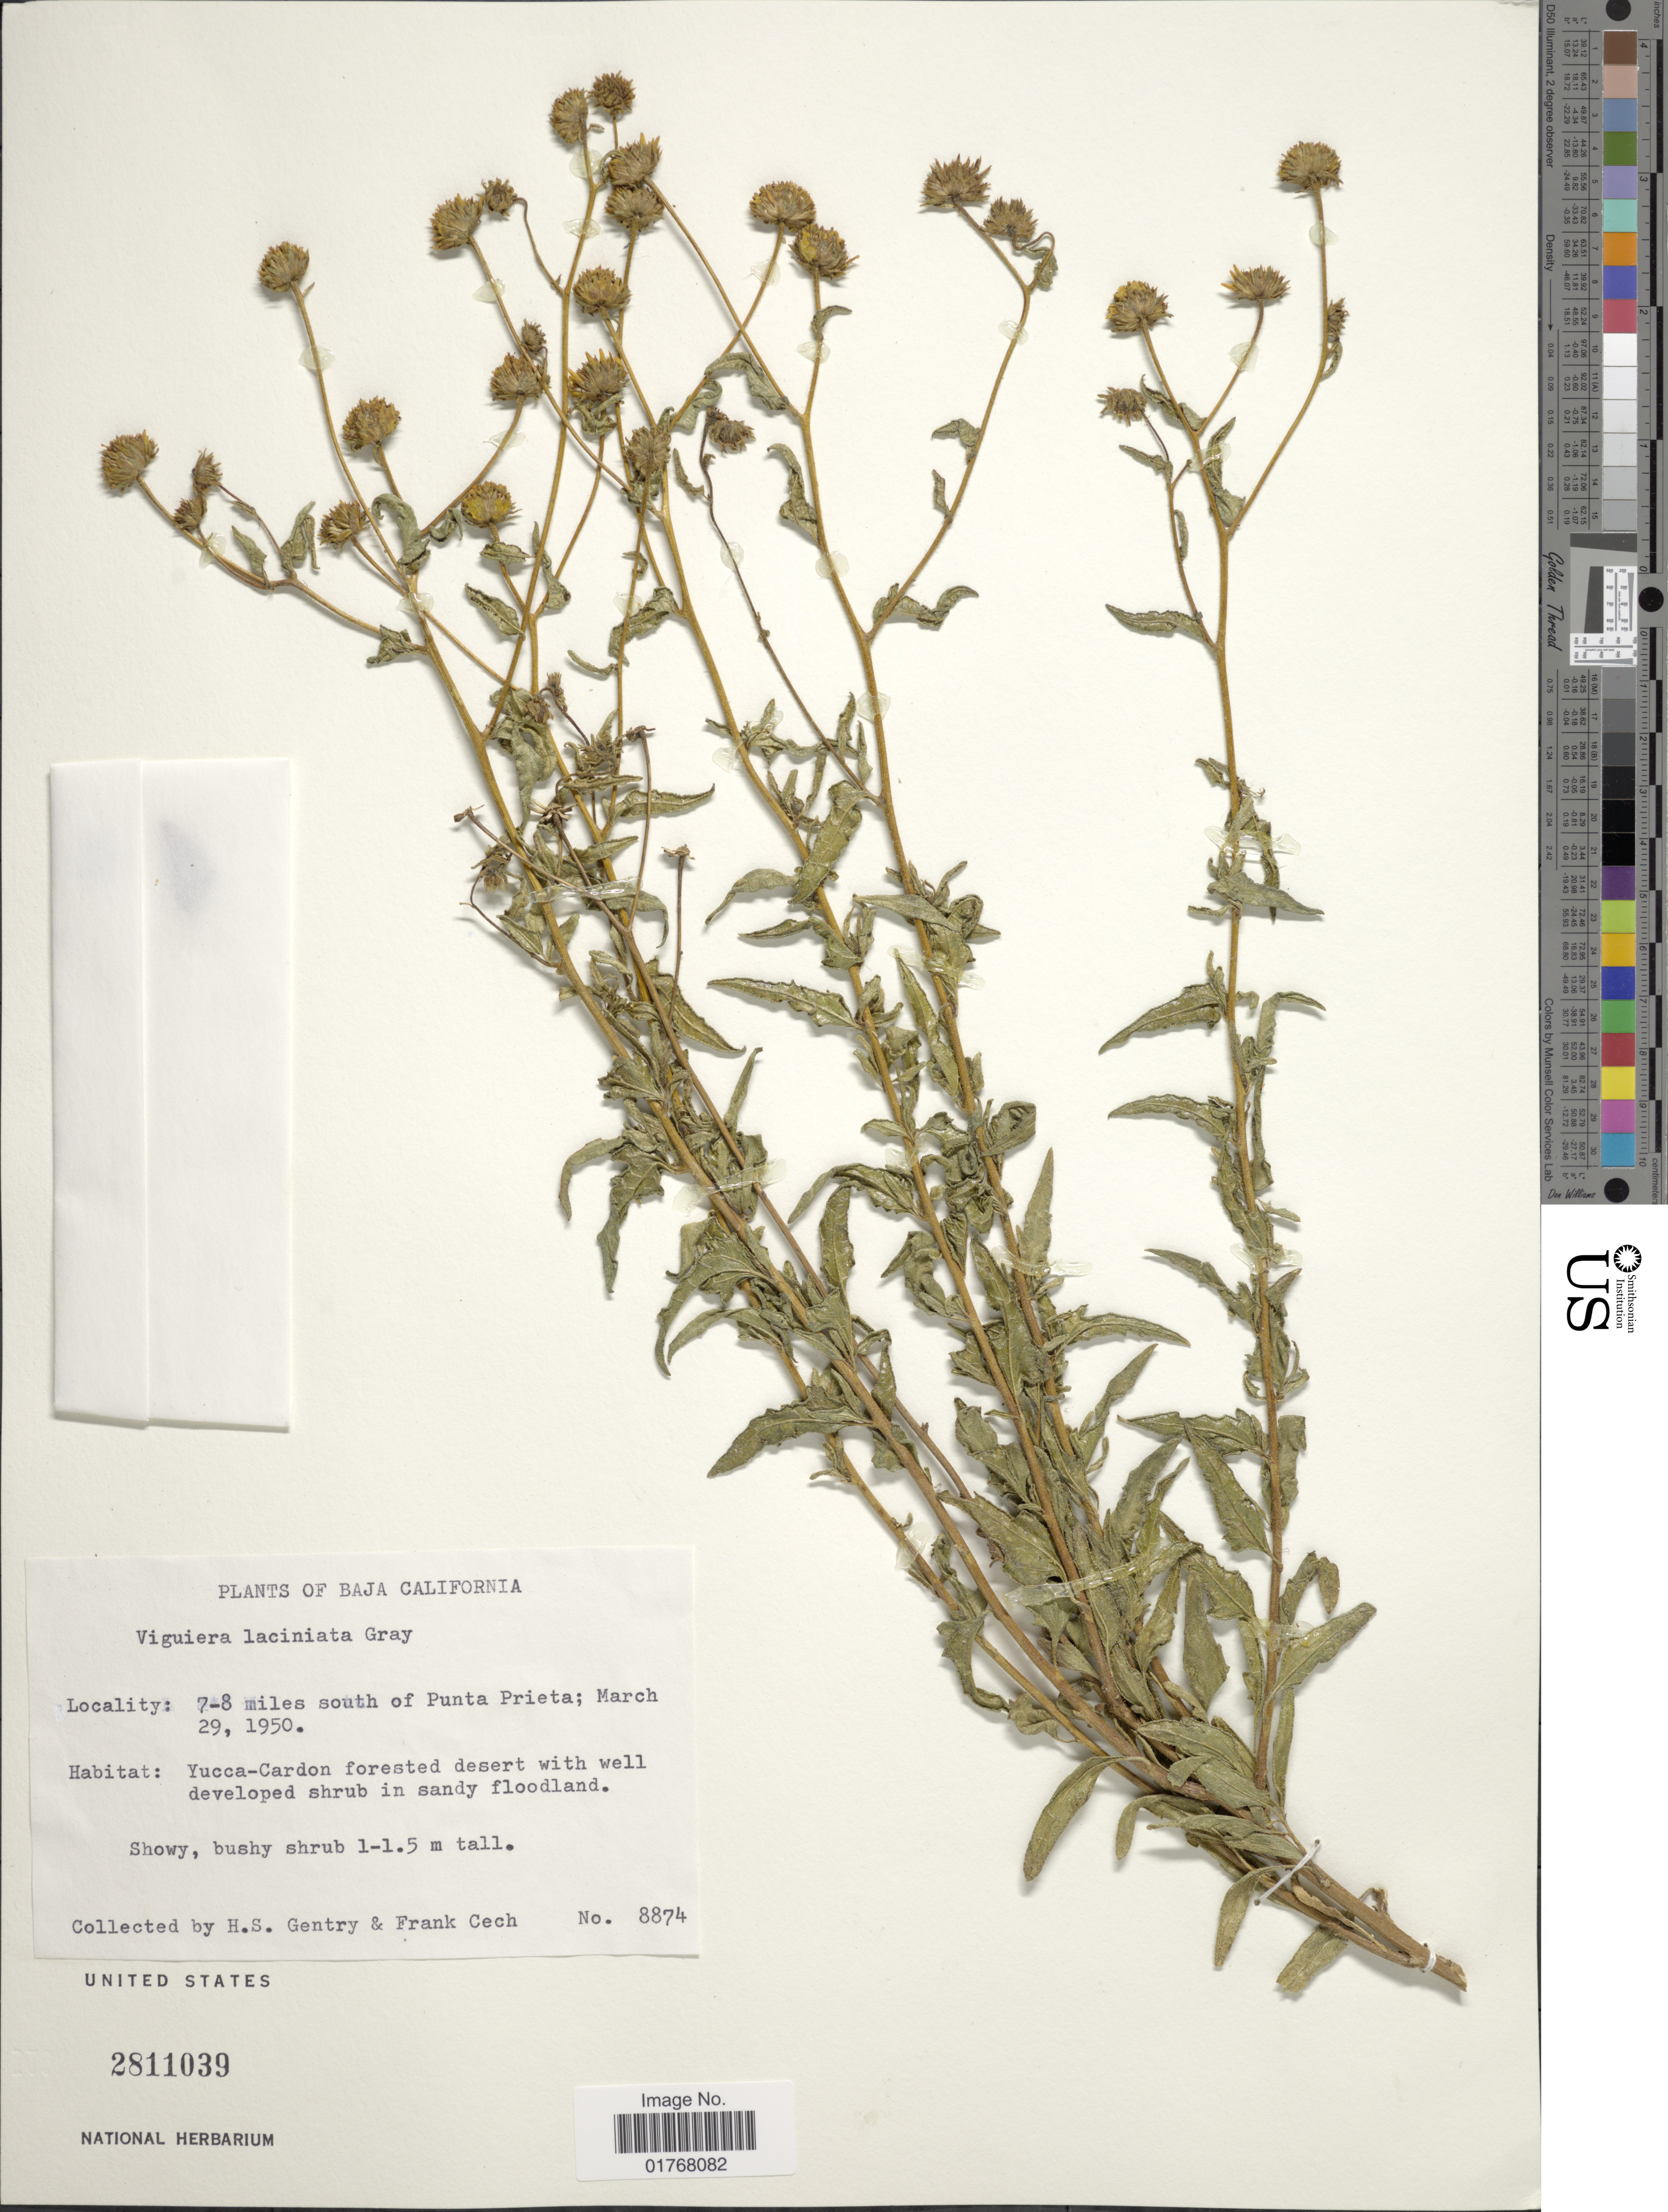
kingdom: Plantae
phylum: Tracheophyta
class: Magnoliopsida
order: Asterales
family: Asteraceae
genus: Viguiera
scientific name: Viguiera laciniata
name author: A. Gray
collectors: H. S. Gentry & F. Cech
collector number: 8874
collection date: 1950-03-29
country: Mexico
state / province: Baja California Sur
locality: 7-8 miles south of Punta Prieta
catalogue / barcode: US 2811039